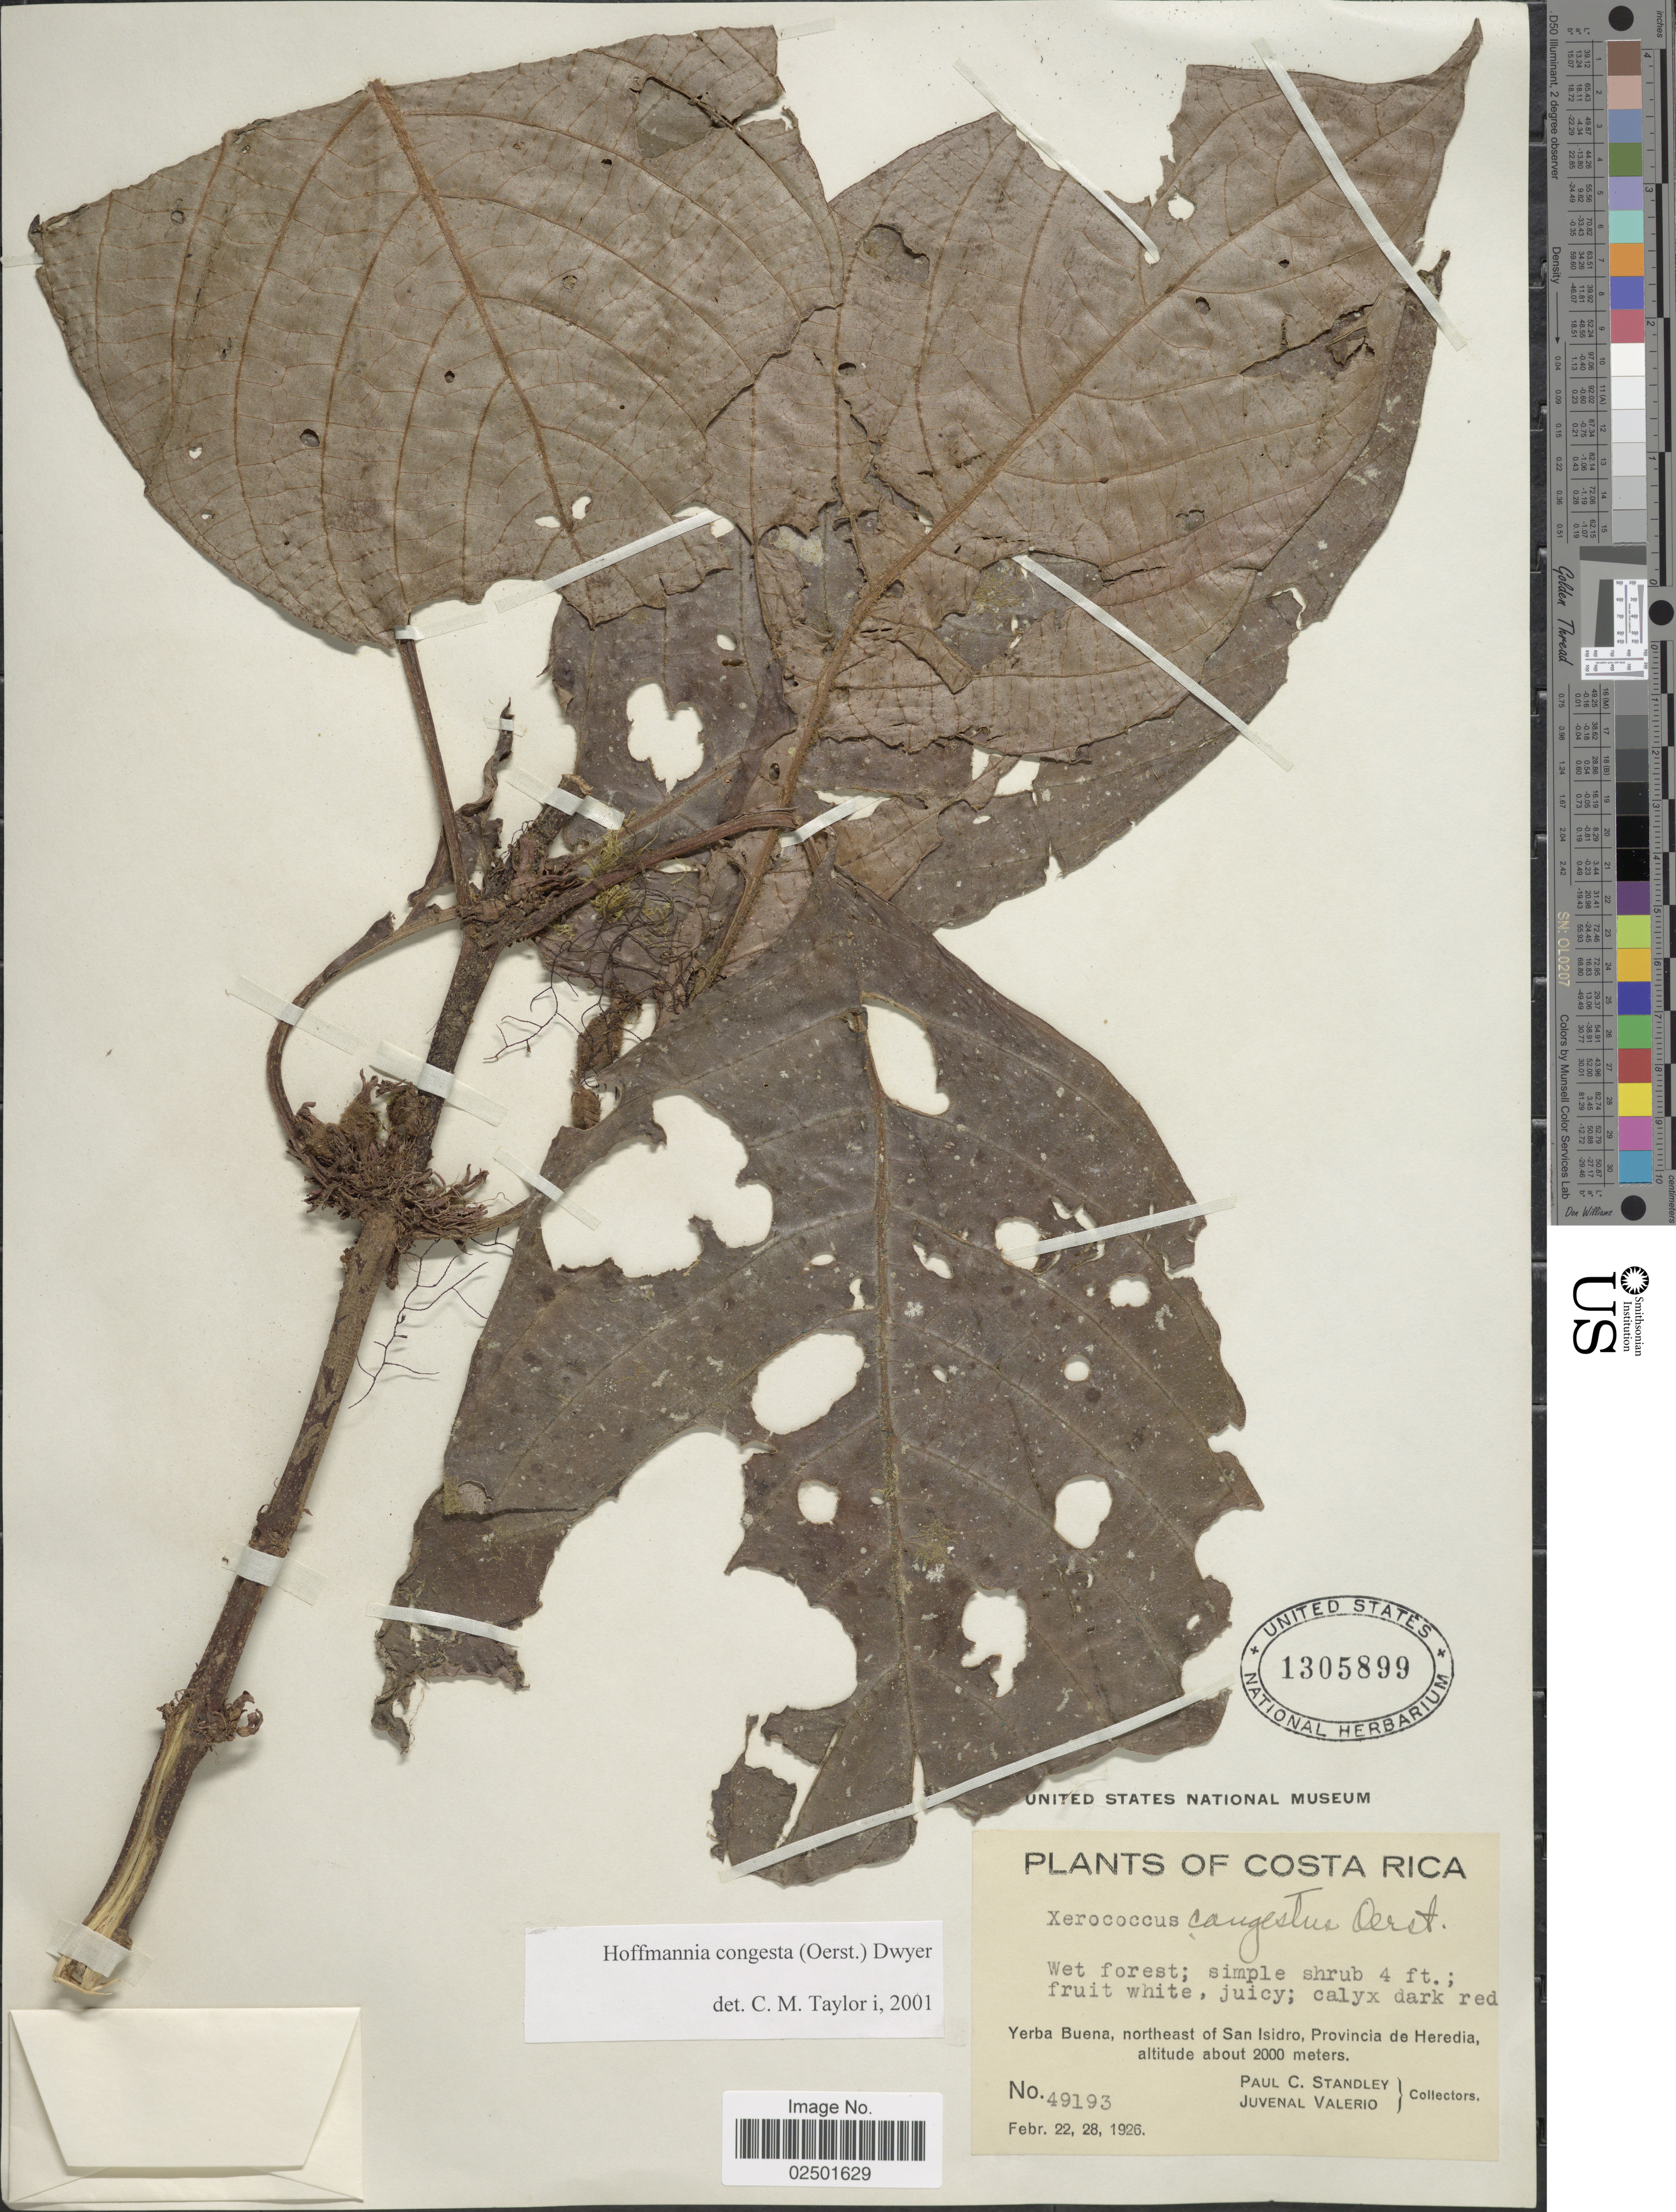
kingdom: Plantae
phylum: Tracheophyta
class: Magnoliopsida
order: Gentianales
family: Rubiaceae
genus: Hoffmannia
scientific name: Hoffmannia congesta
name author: (Oerst.) Dwyer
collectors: P. C. Standley & J. Valerio R.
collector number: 49193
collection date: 1926-02-22/1926-02-28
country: Costa Rica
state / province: Heredia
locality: Wet forest; Yerba Buena, northeast of San Isidro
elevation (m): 2000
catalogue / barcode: US 1305899